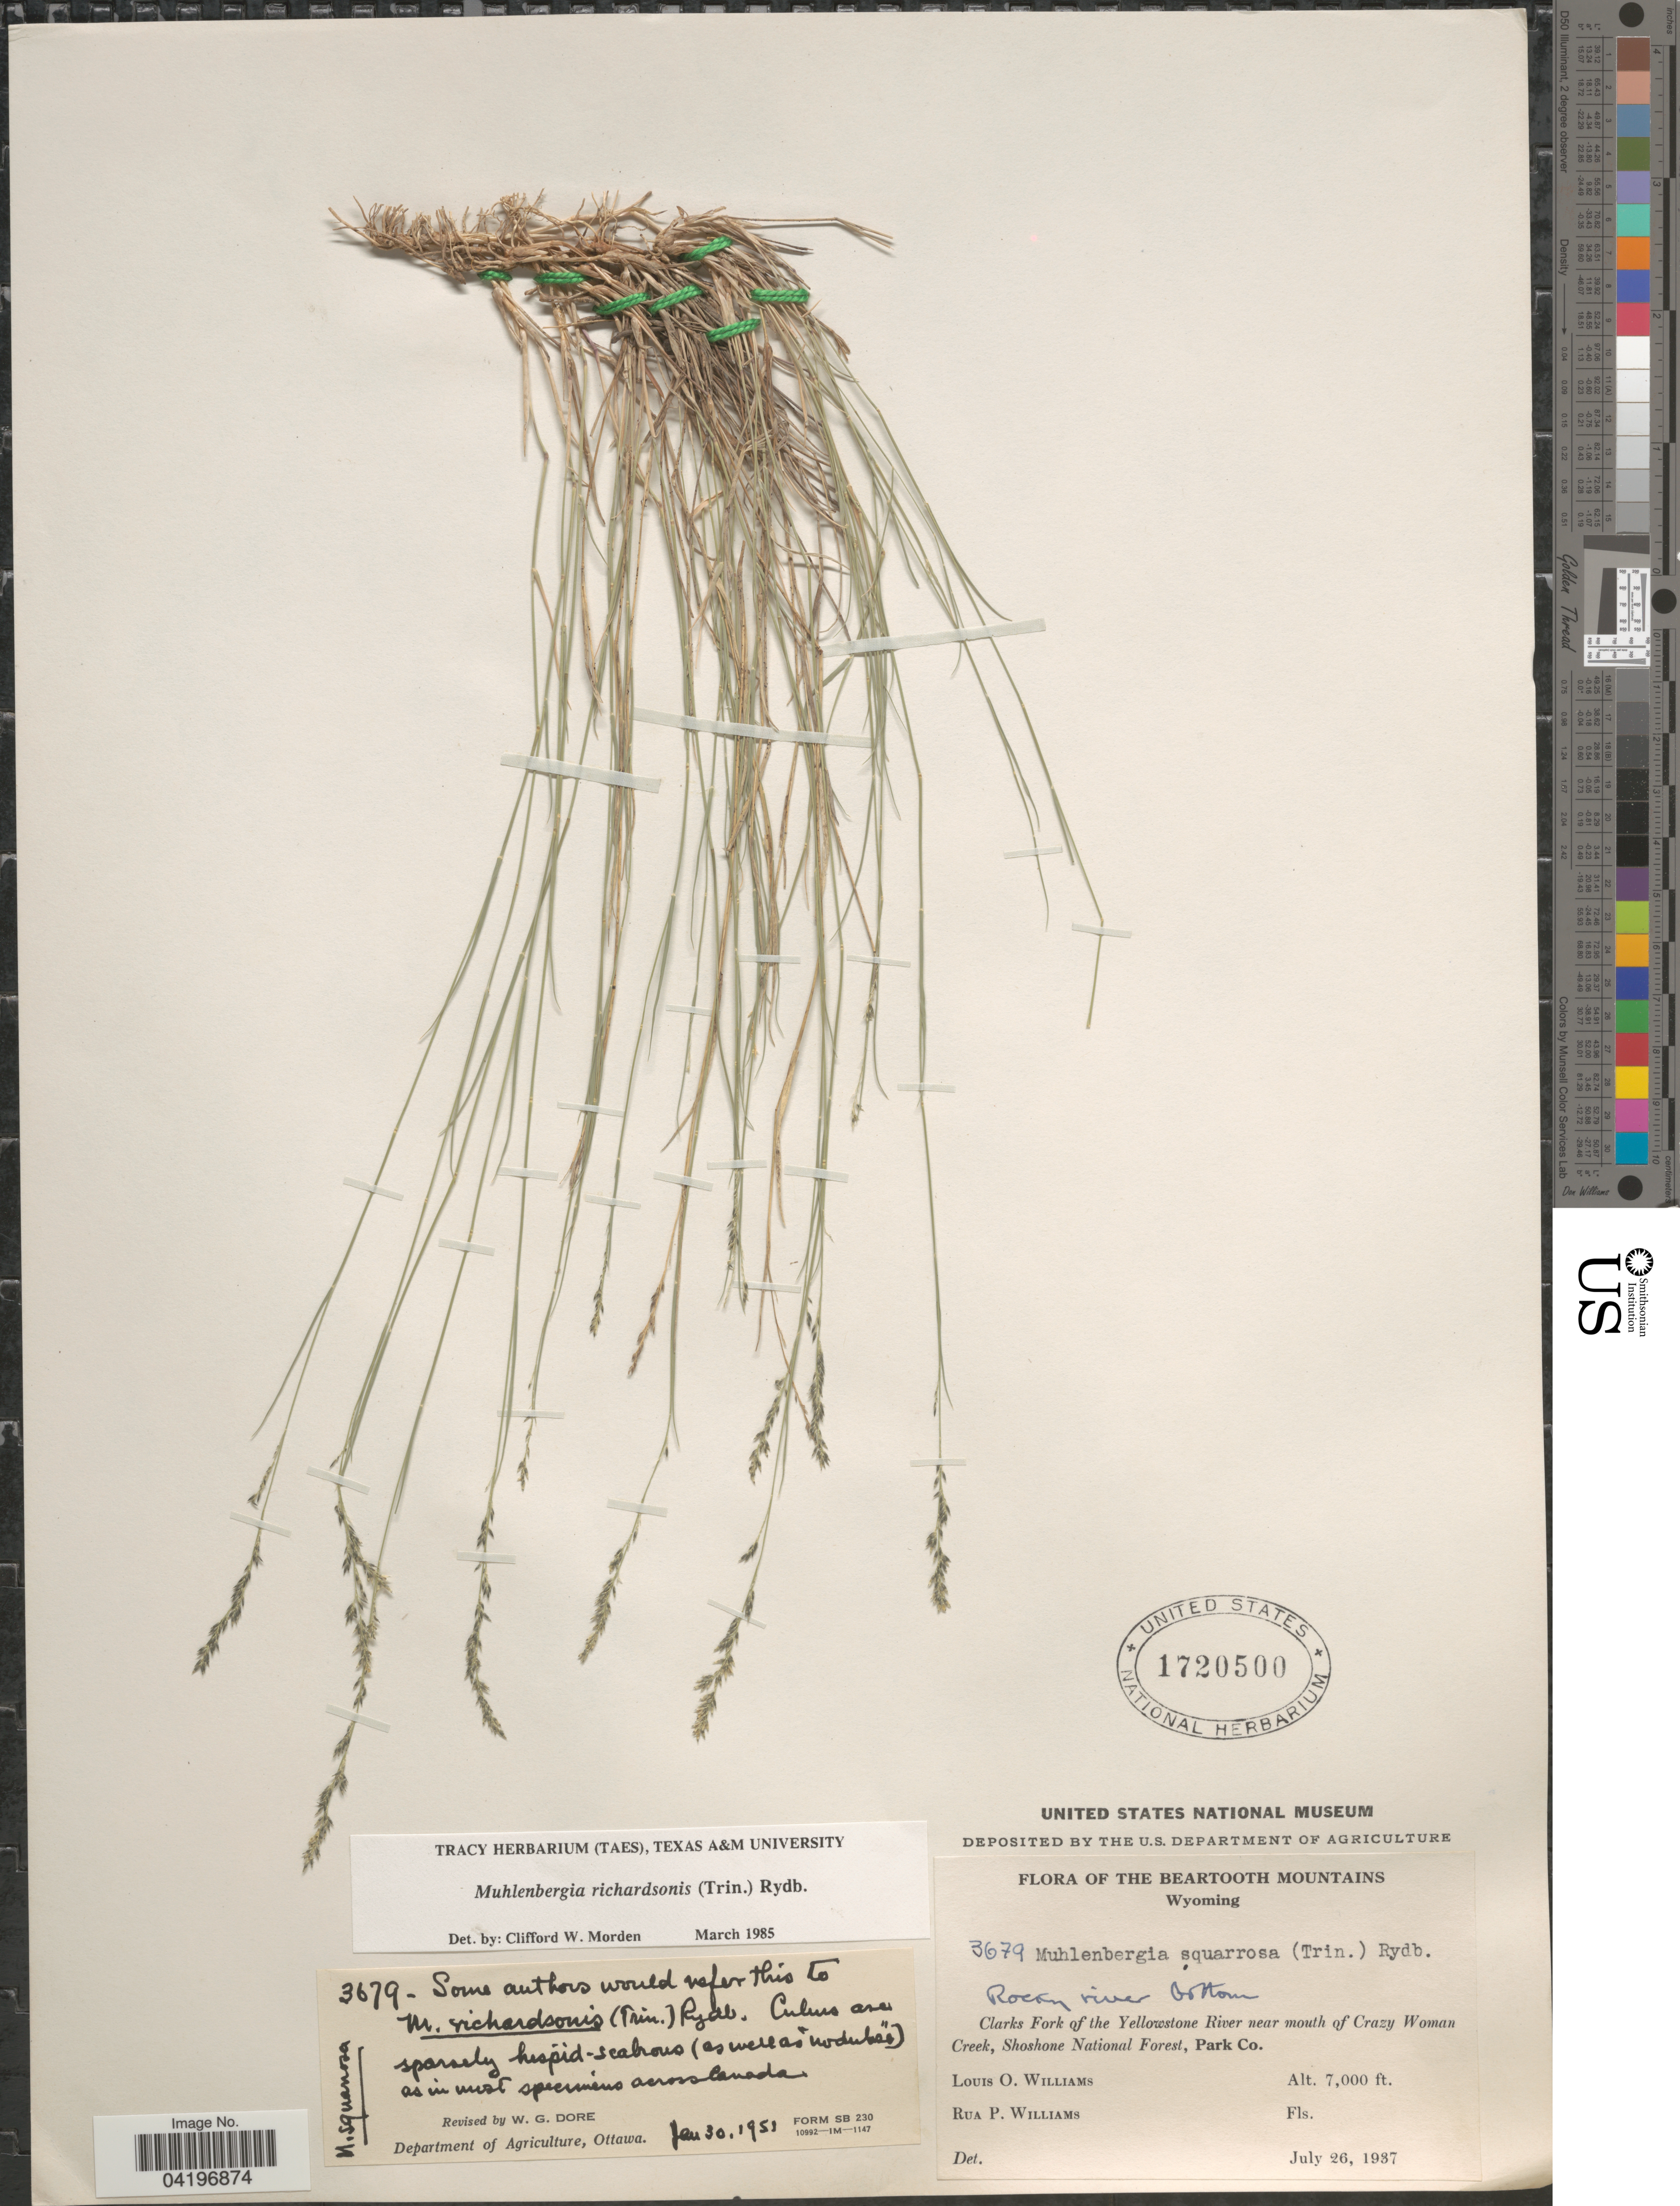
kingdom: Plantae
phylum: Tracheophyta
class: Liliopsida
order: Poales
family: Poaceae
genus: Muhlenbergia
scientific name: Muhlenbergia richardsonis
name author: (Trin.) Rydb.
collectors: L. O. Williams & R. P. Williams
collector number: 3679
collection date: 1937-07-26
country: United States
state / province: Wyoming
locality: The Beartooth Mountains. Rocky river bottom. Clarks Fork of the Yellowstone River near mouth of Crazy Woman Creek, Shoshone National Forest, Park Co.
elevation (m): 2134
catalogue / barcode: US 1720500